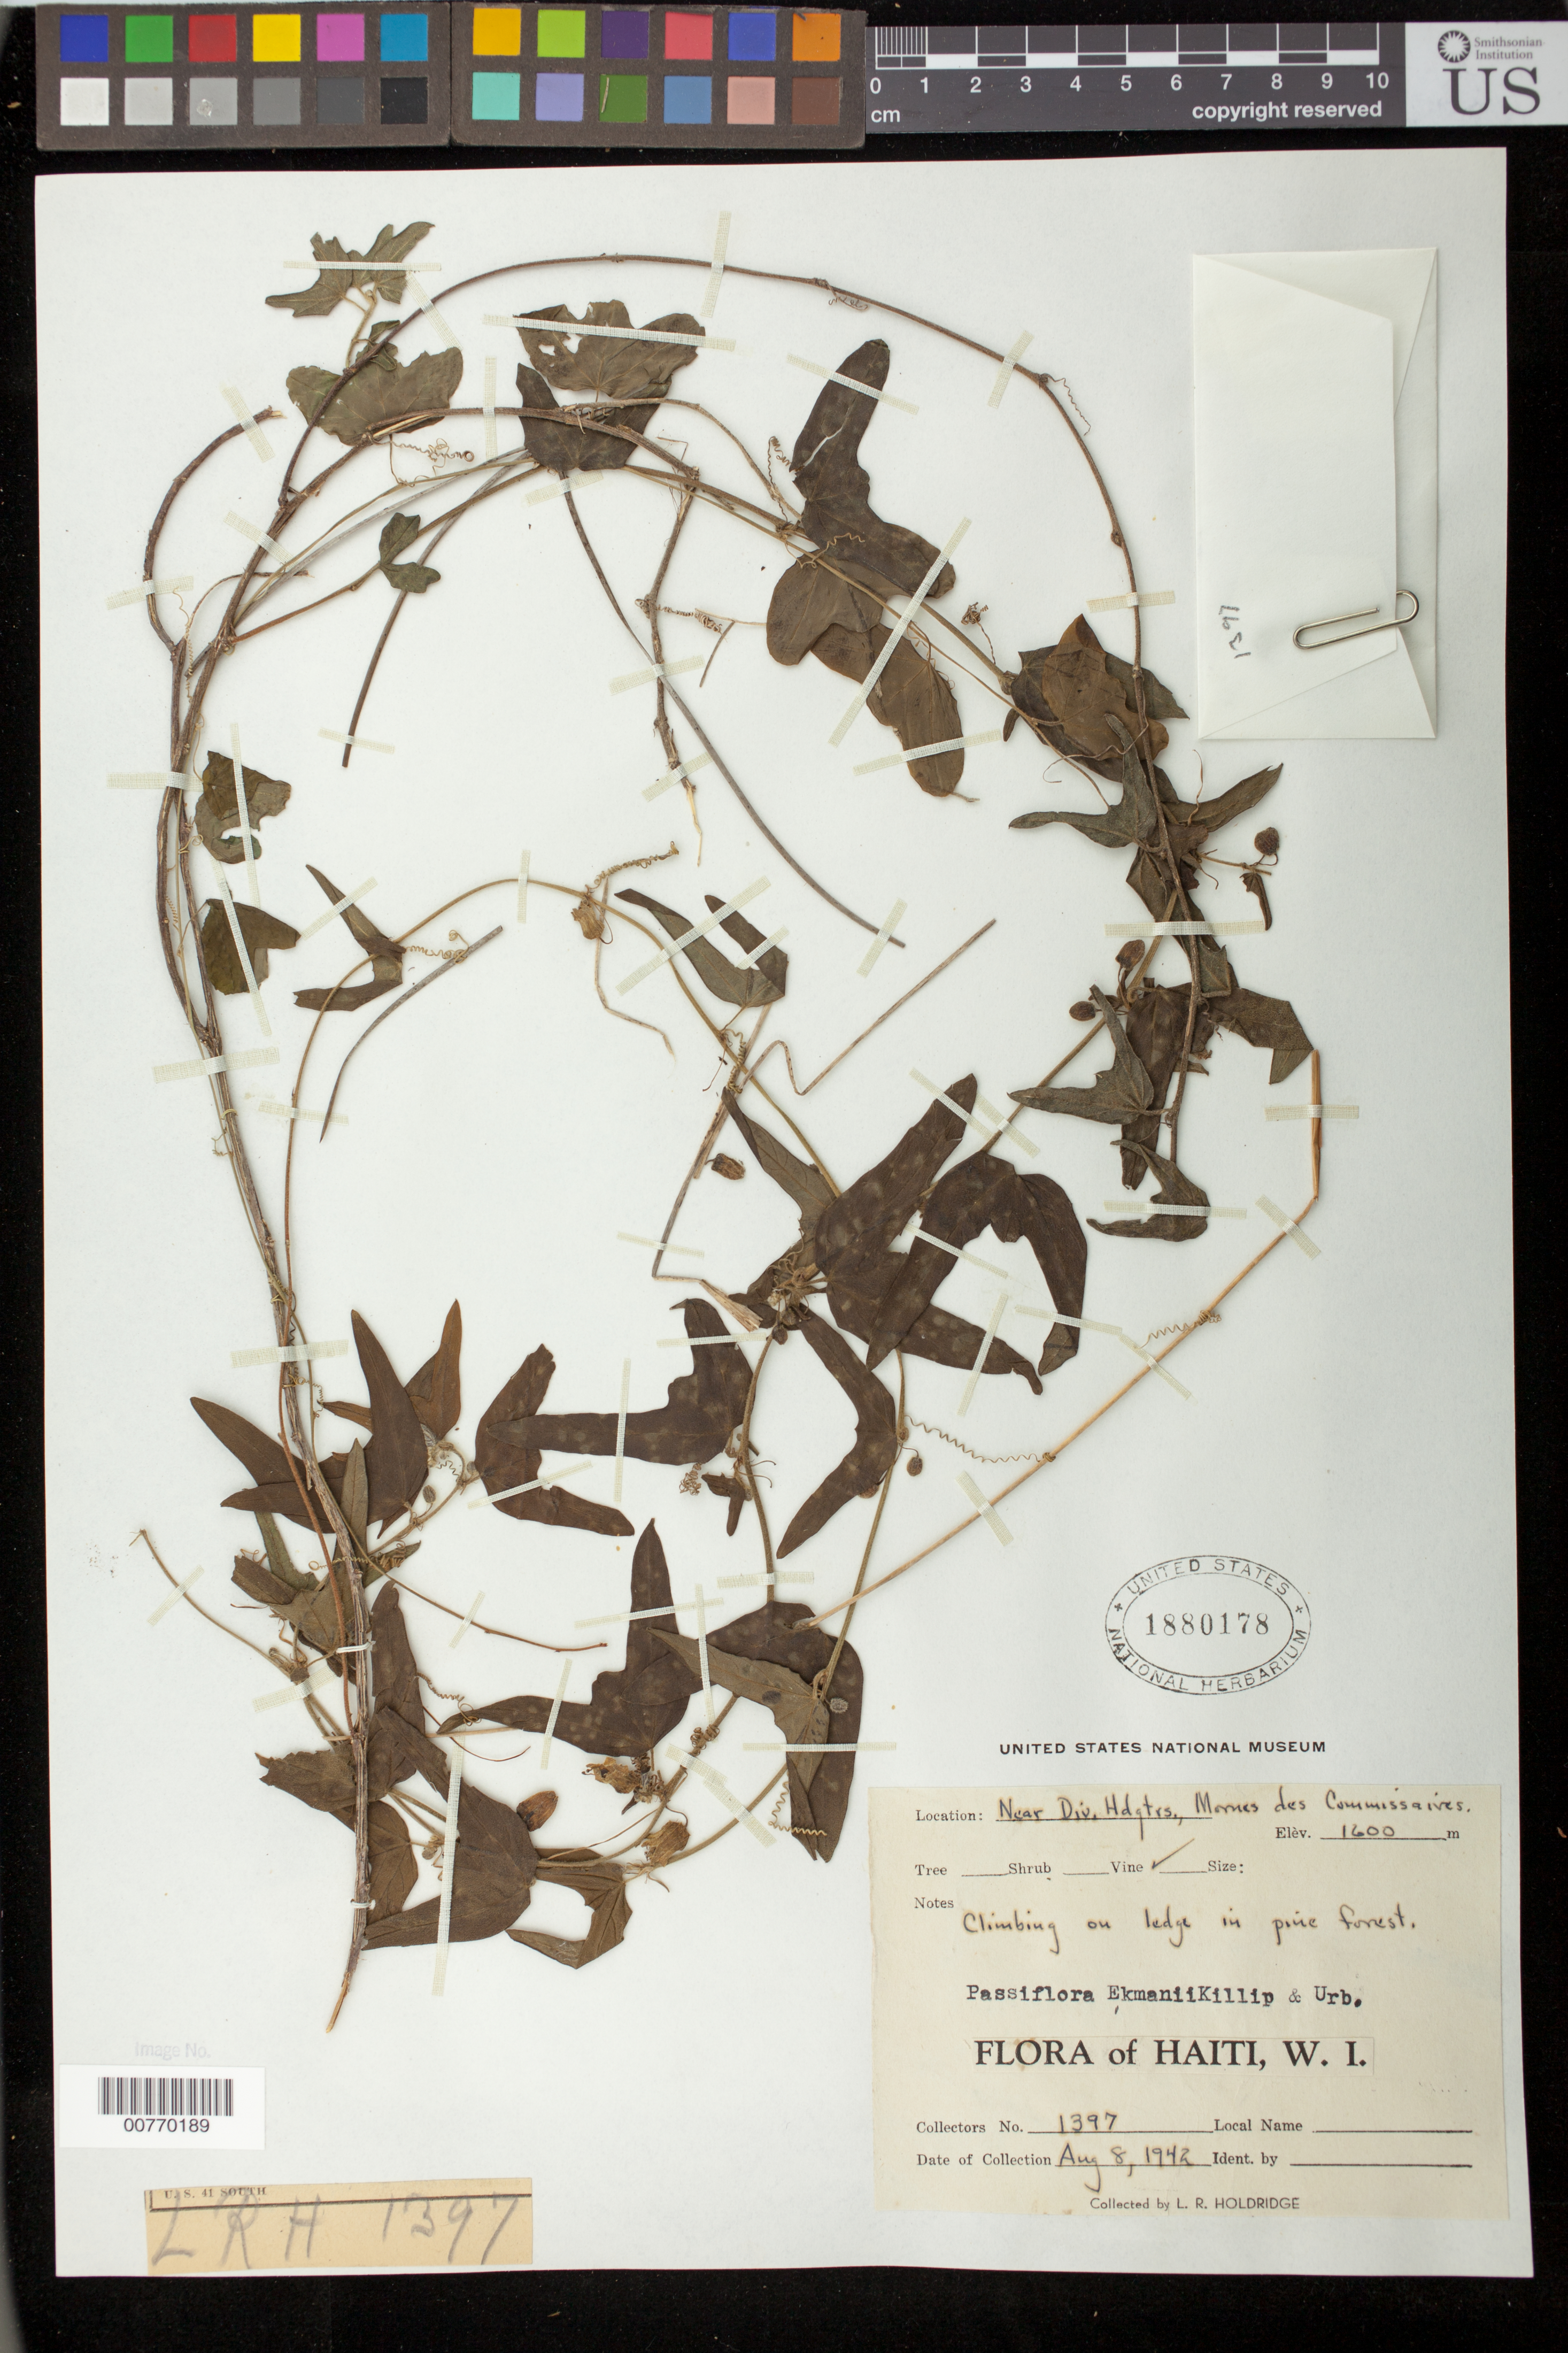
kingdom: Plantae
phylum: Tracheophyta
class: Magnoliopsida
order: Malpighiales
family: Passifloraceae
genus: Passiflora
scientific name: Passiflora ekmanii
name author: Killip & Urb.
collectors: L. Holdridge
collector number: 1397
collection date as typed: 08 Aug 1942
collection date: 1942-08-08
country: Haiti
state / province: Ouest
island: Hispaniola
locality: Near Div. Hdgtrs., Mornes des Commissaires.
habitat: Pine forest.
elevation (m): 1600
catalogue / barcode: US 1880178